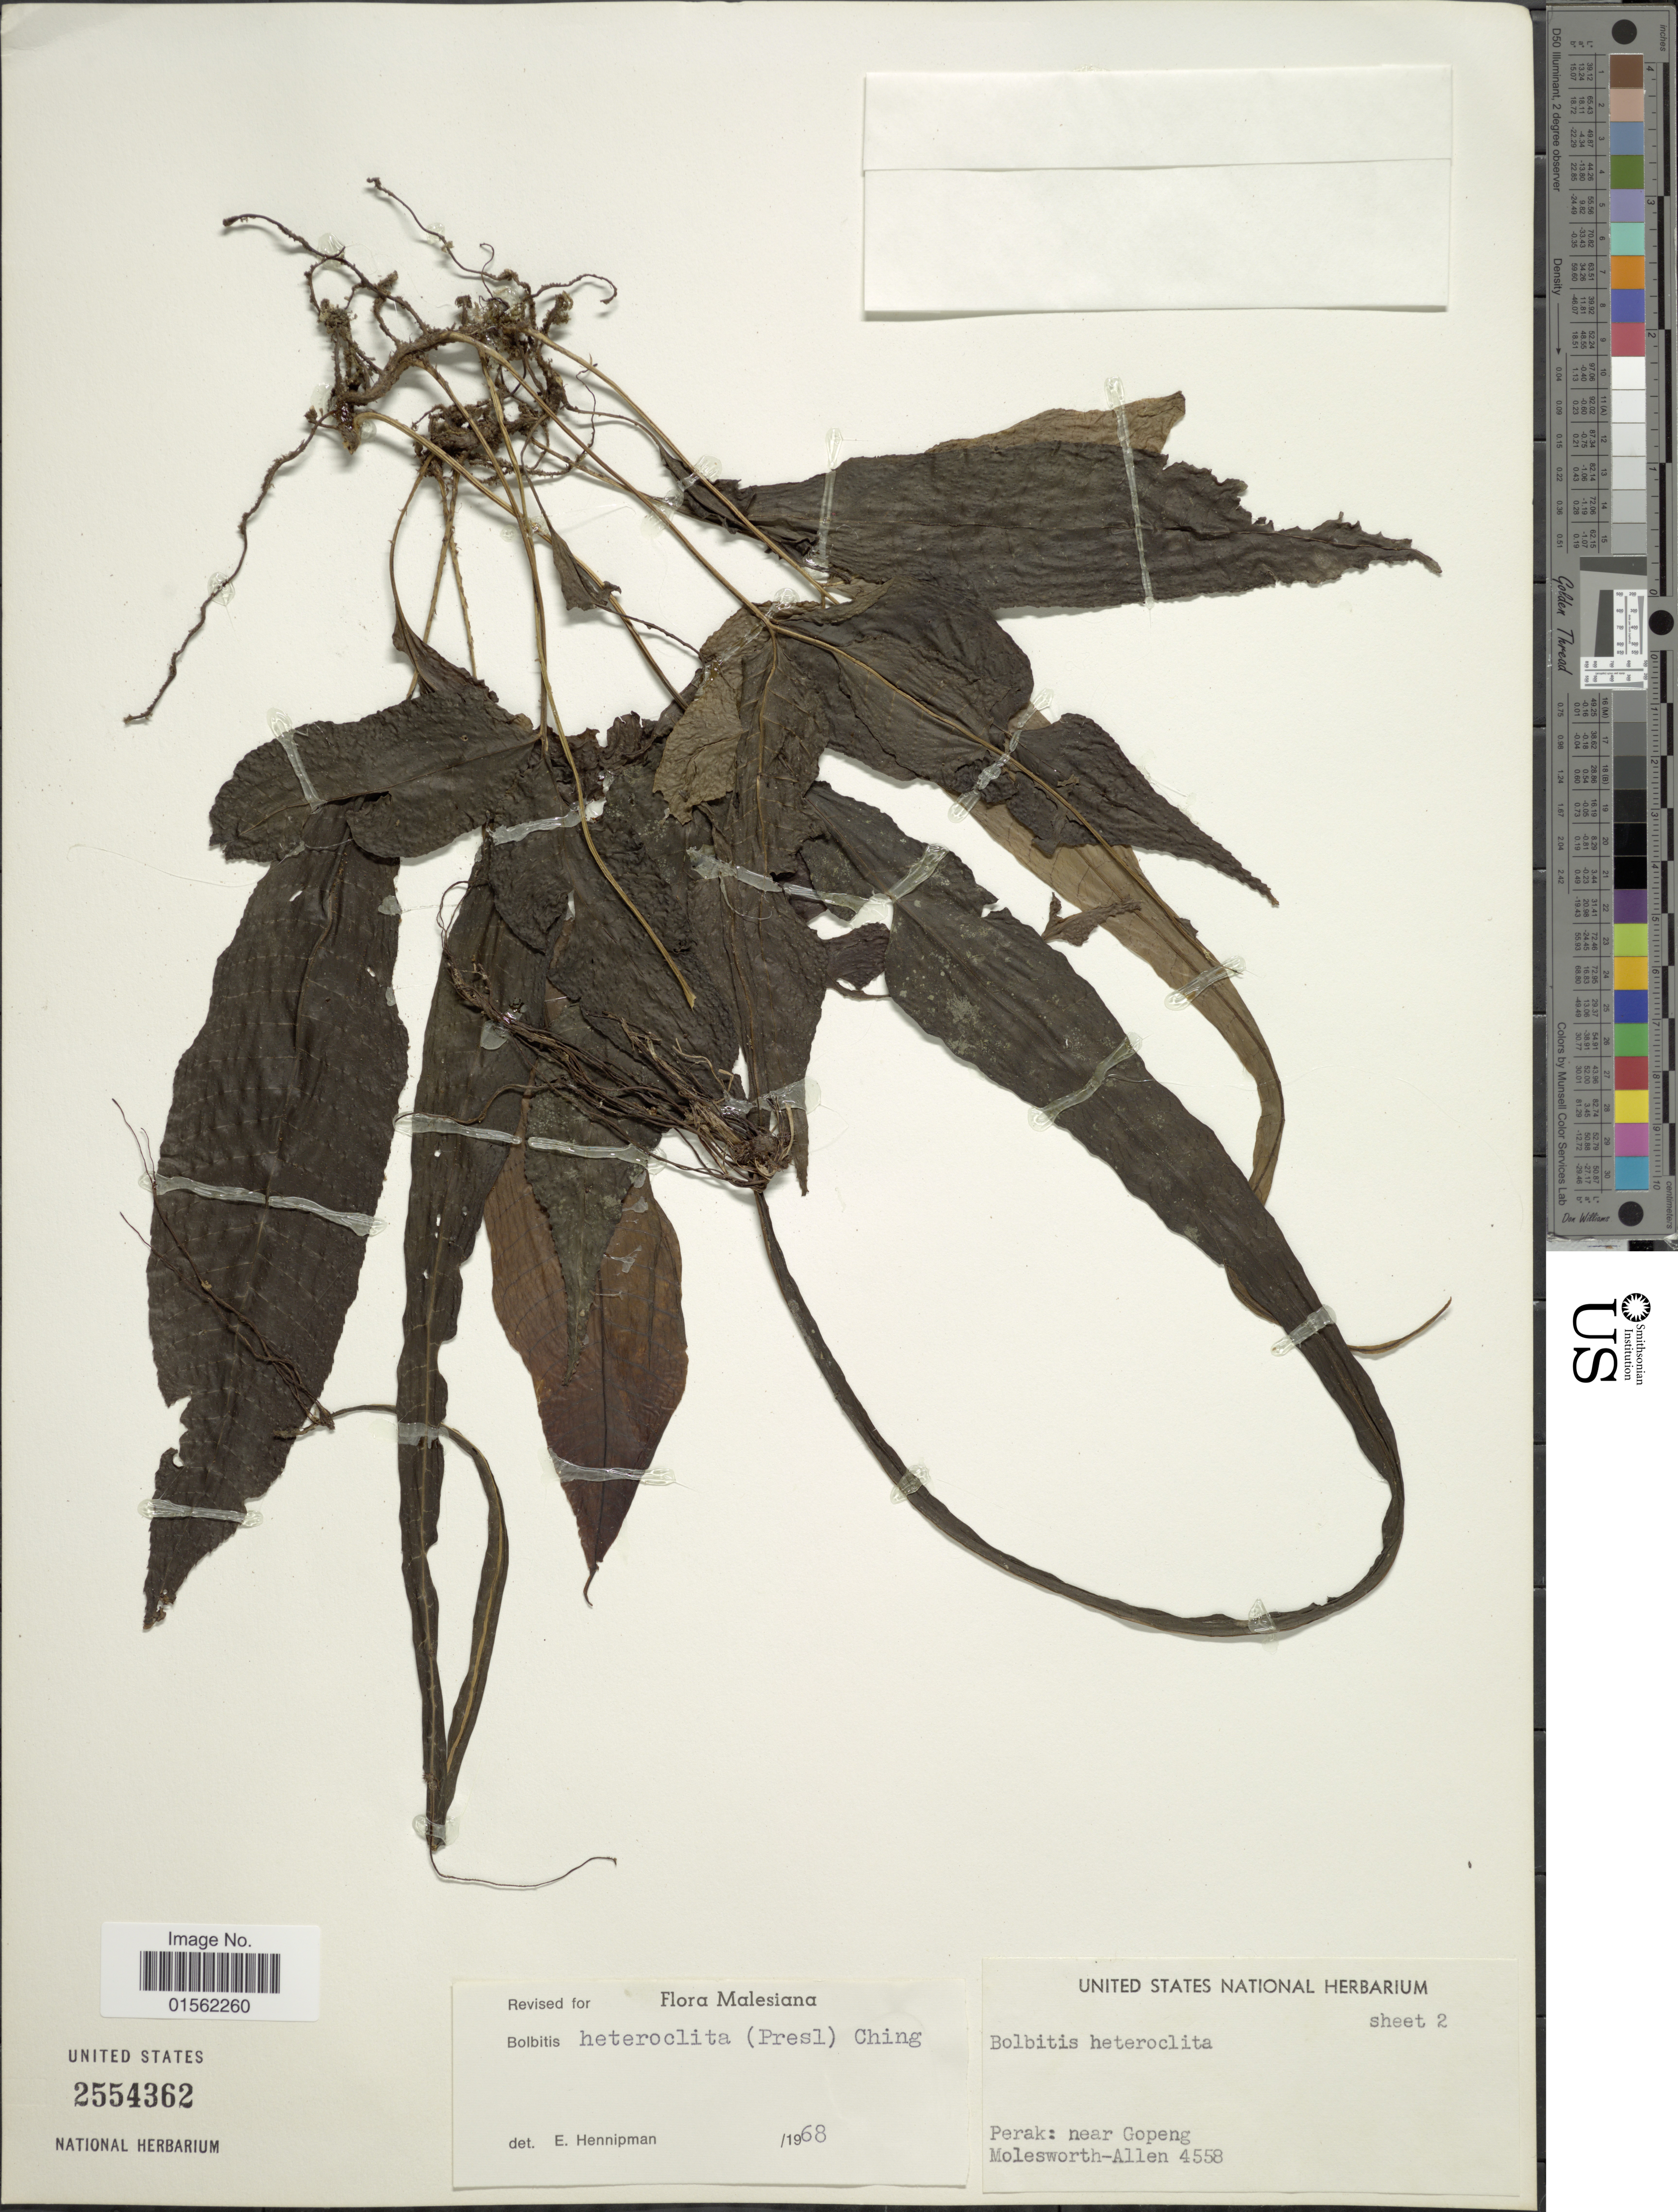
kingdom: Plantae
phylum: Tracheophyta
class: Polypodiopsida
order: Polypodiales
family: Dryopteridaceae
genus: Bolbitis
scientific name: Bolbitis heteroclita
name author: (C. Presl) Ching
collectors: B. E. G. Molesworth-Allen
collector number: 4558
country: Malaysia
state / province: Perak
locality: Near Gopeng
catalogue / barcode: US 2554362